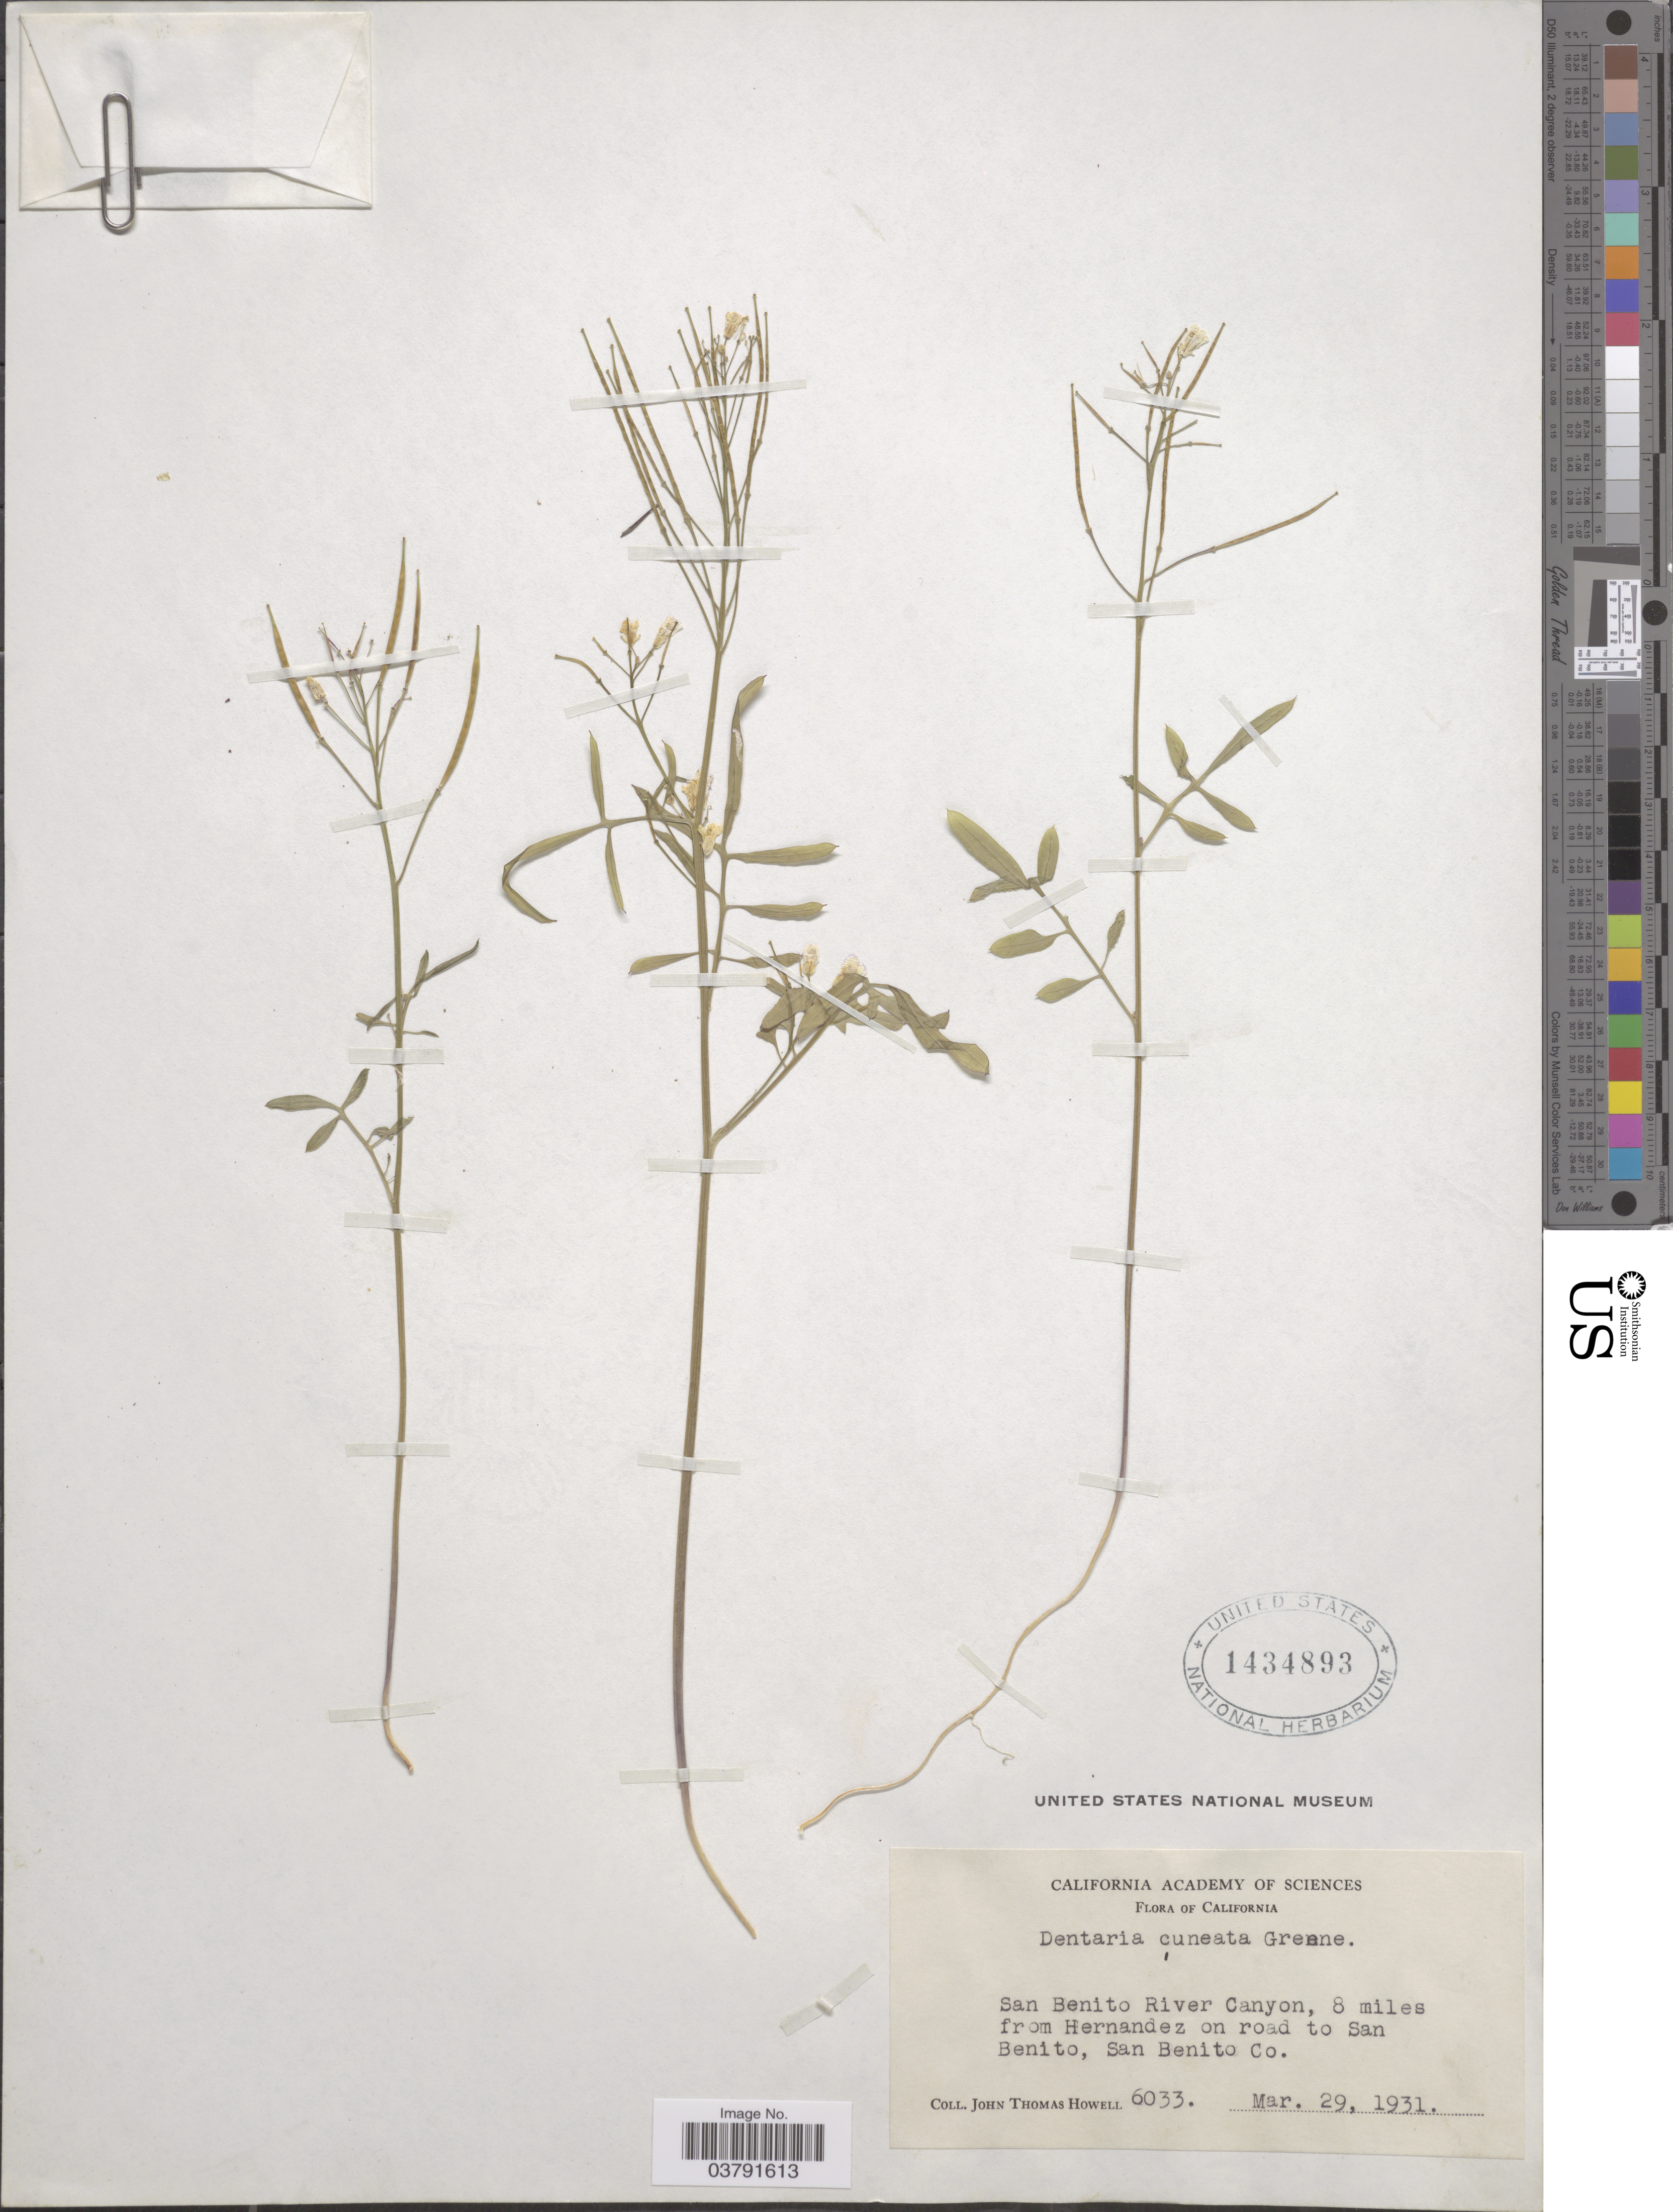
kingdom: Plantae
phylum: Tracheophyta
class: Magnoliopsida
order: Brassicales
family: Brassicaceae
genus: Dentaria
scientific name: Dentaria californica var. cuneata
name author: (Greene) Detling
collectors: J. T. Howell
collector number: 6033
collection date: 1931-03-29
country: United States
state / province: California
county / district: San Benito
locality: San Benito River Canyon, 8 miles from Hernandez on road to San Benito, San Benito Co.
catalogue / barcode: US 1434893